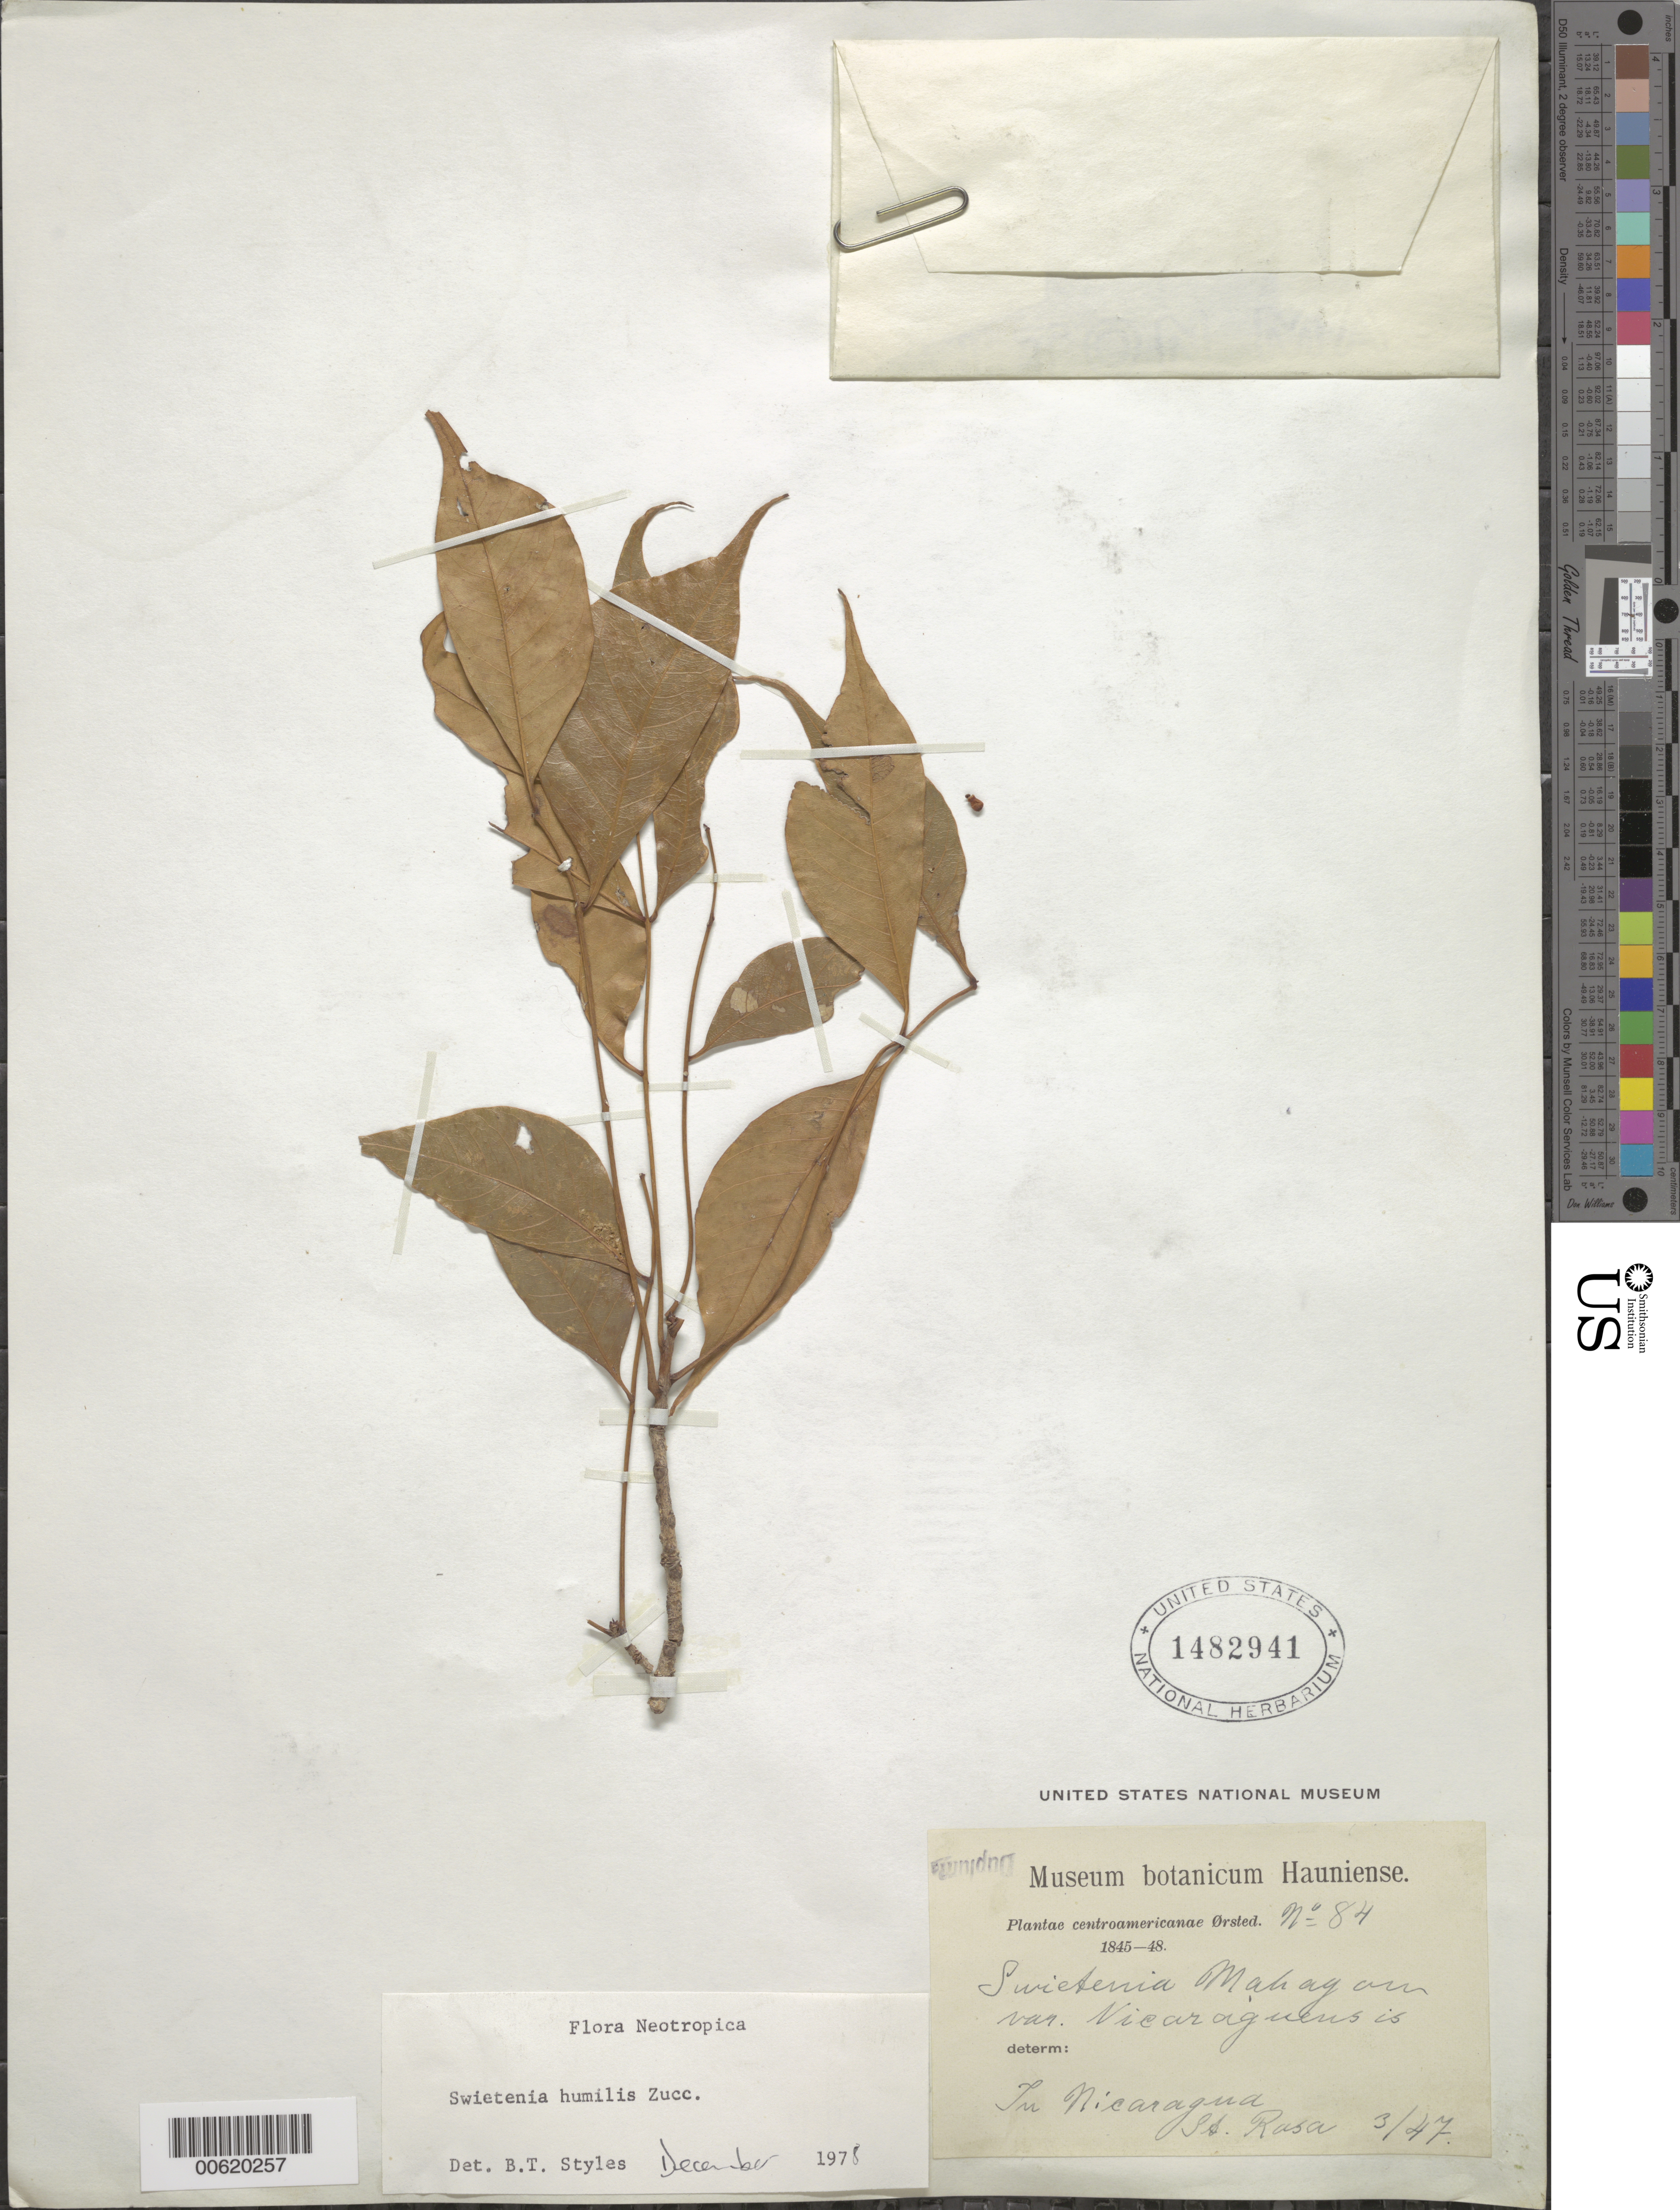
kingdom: Plantae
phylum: Tracheophyta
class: Magnoliopsida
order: Sapindales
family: Meliaceae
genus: Swietenia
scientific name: Swietenia humilis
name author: Zucc.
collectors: S. A. Rosa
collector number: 84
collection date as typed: Mar 1947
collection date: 1947-03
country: Nicaragua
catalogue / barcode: US 1482941